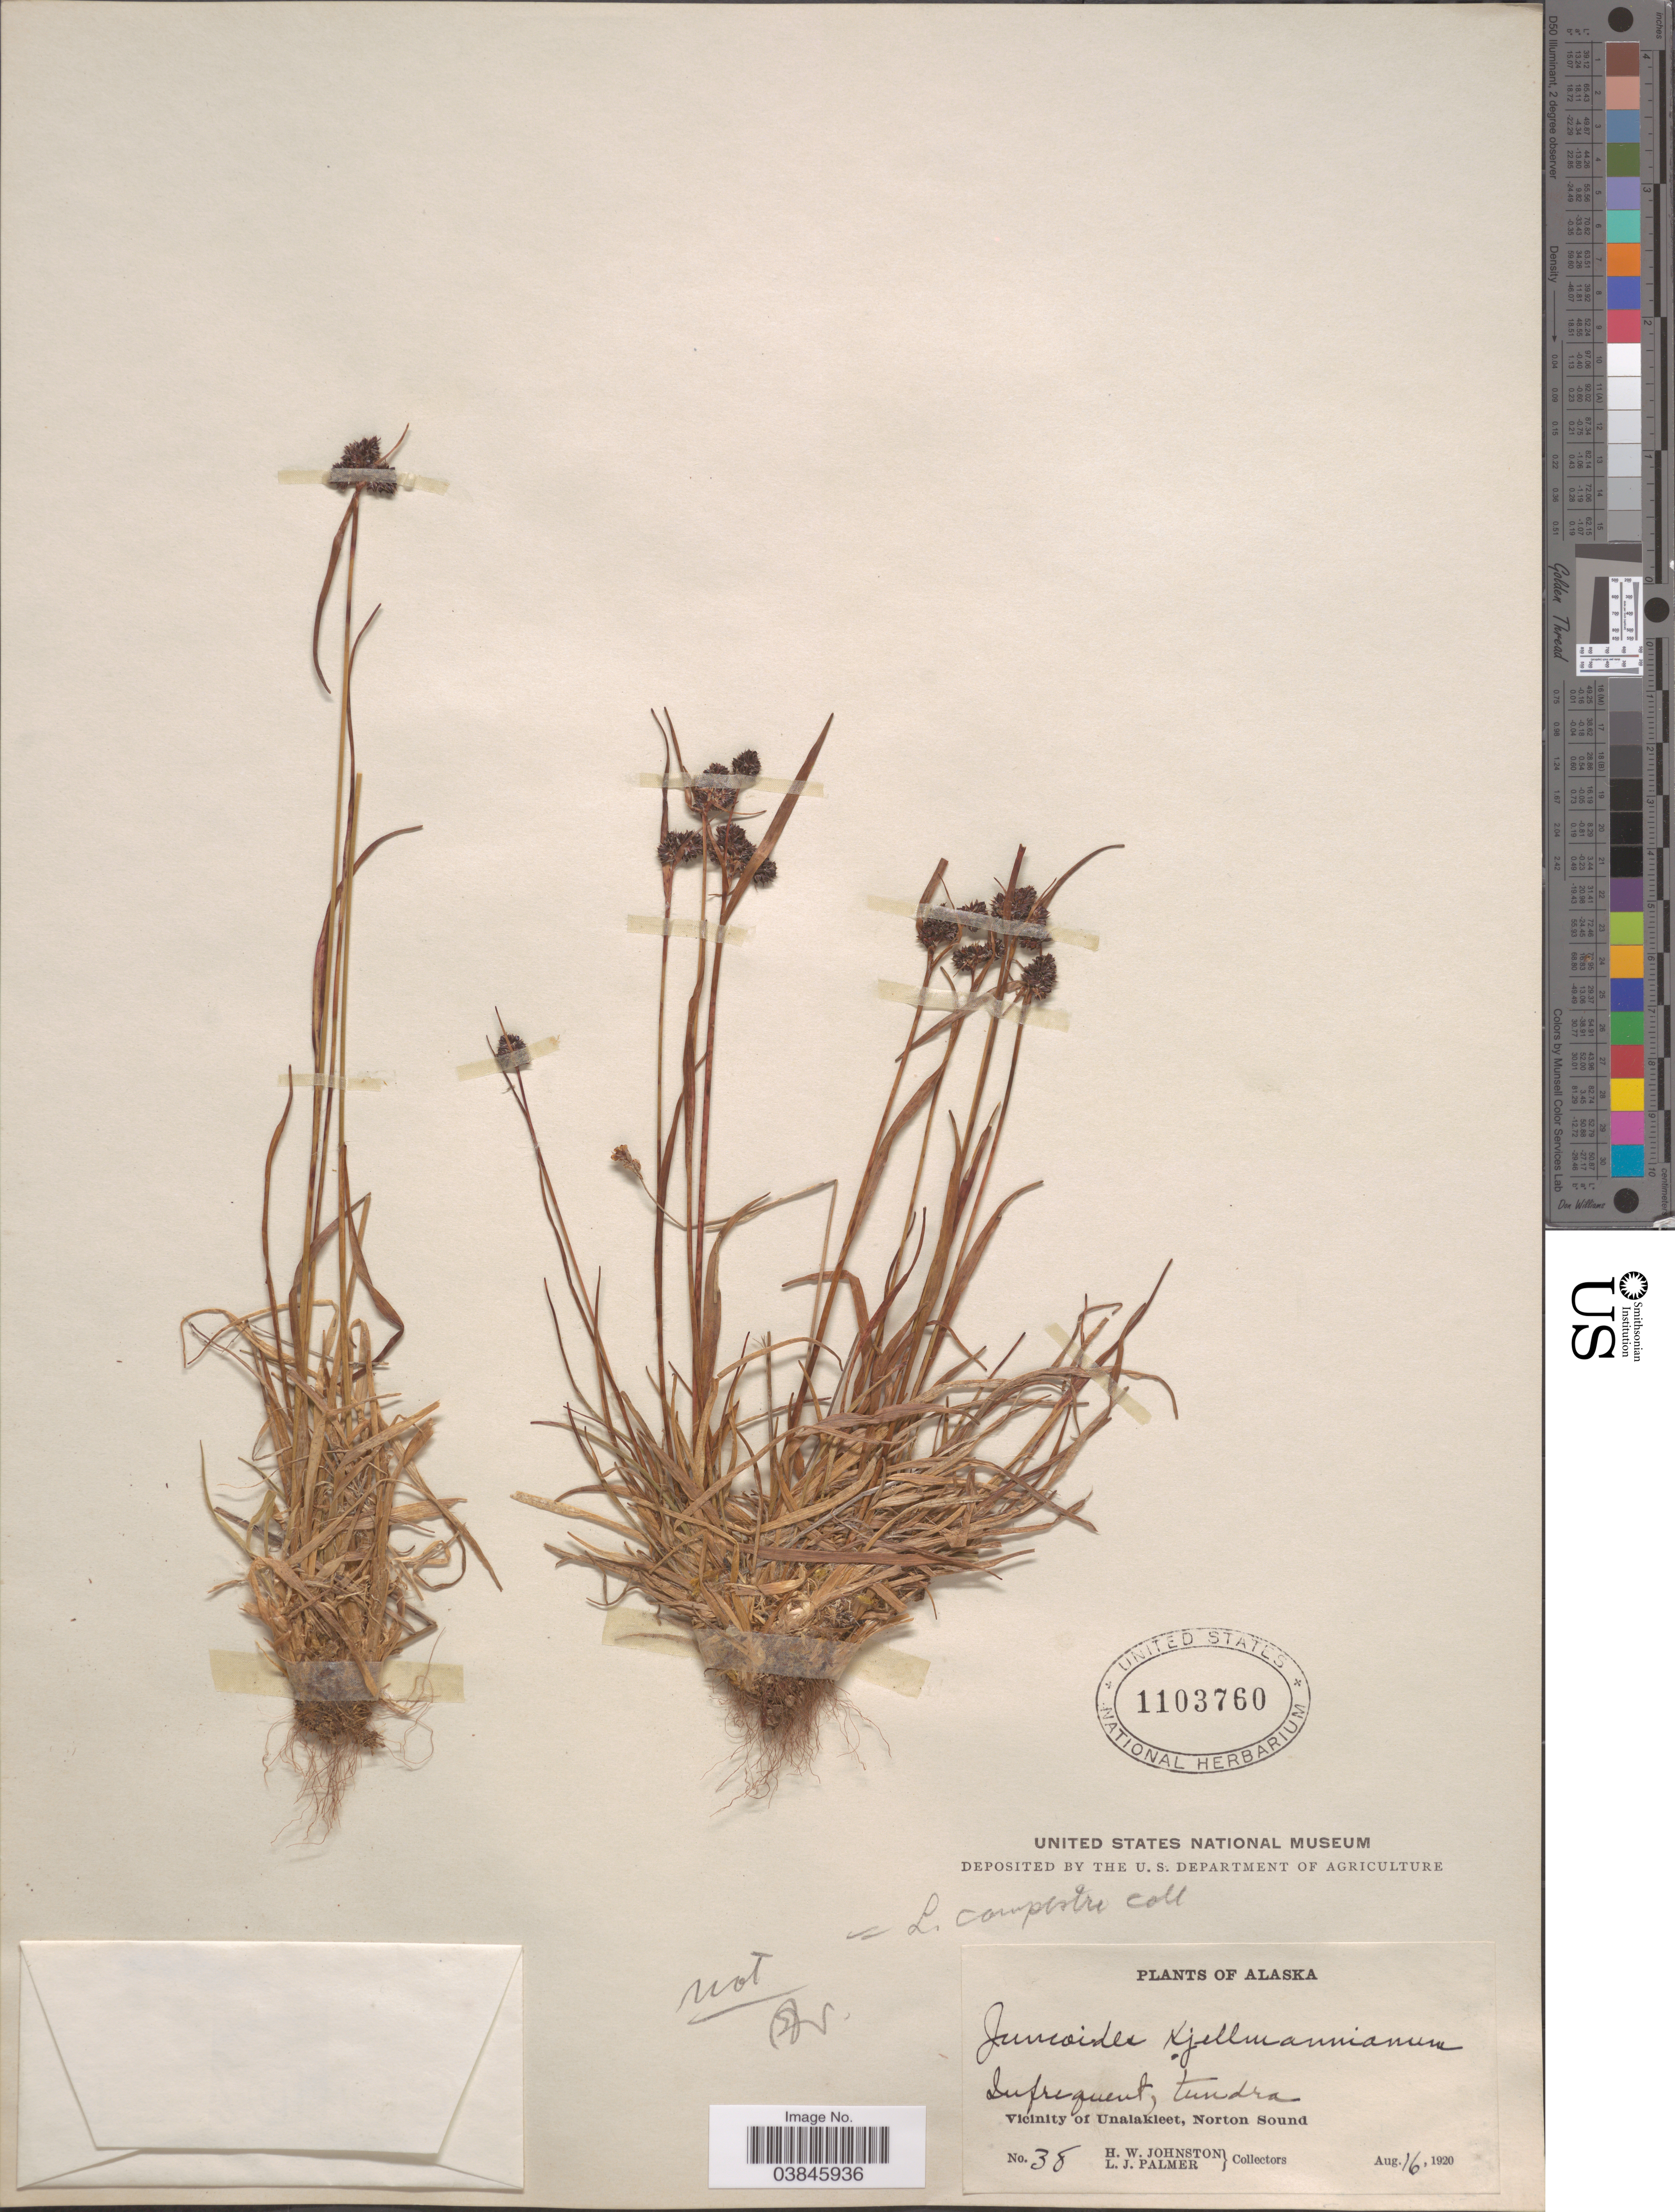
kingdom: Plantae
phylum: Tracheophyta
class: Liliopsida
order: Poales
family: Juncaceae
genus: Luzula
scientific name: Luzula multiflora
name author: (Ehrh.) Lej.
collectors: H. W. Johnston & L. J. Palmer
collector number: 38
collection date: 1920-08-16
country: United States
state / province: Alaska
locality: Vicinity of Unalakleet, Norton Sound.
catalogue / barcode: US 1103760